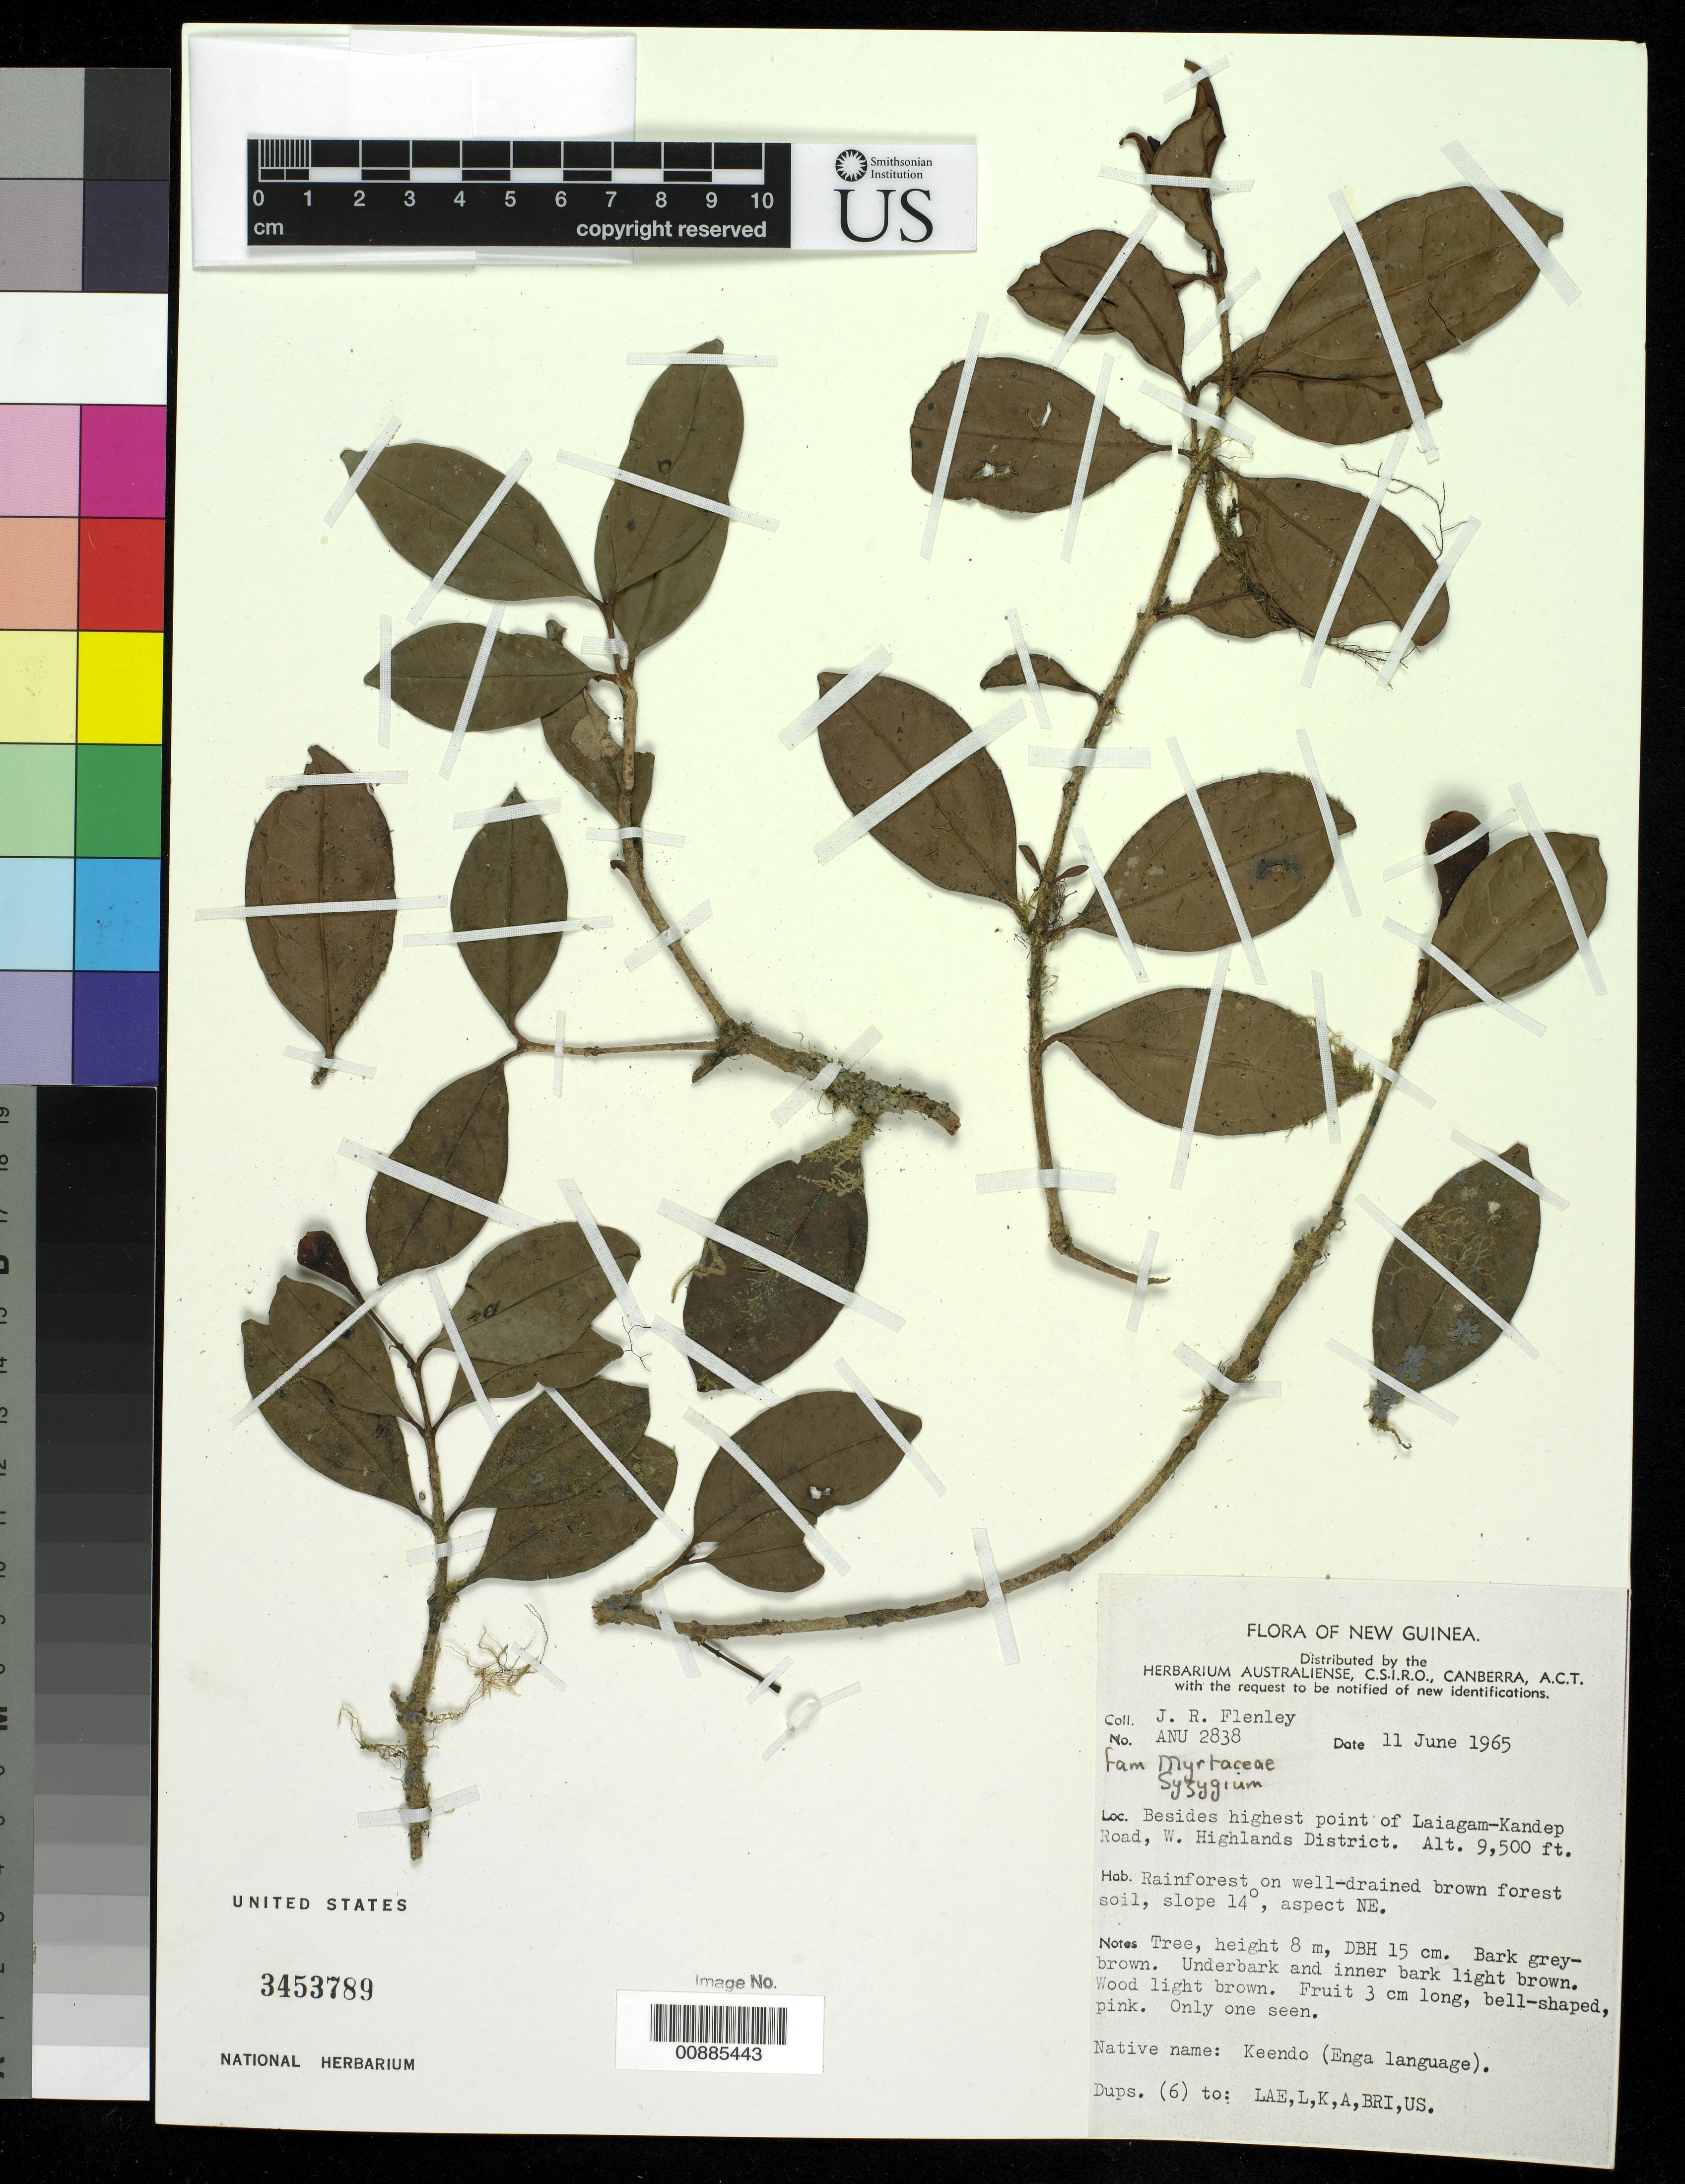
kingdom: Plantae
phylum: Tracheophyta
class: Magnoliopsida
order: Myrtales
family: Myrtaceae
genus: Syzygium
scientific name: Syzygium sp.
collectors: J. Flenley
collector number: ANU 2838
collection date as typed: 11 Jun 1965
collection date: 1965-06-11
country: Papua New Guinea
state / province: Western Highlands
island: New Guinea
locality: Beside highest point of Laiagam-Kandep Rd.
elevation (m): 2896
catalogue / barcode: US 3453789